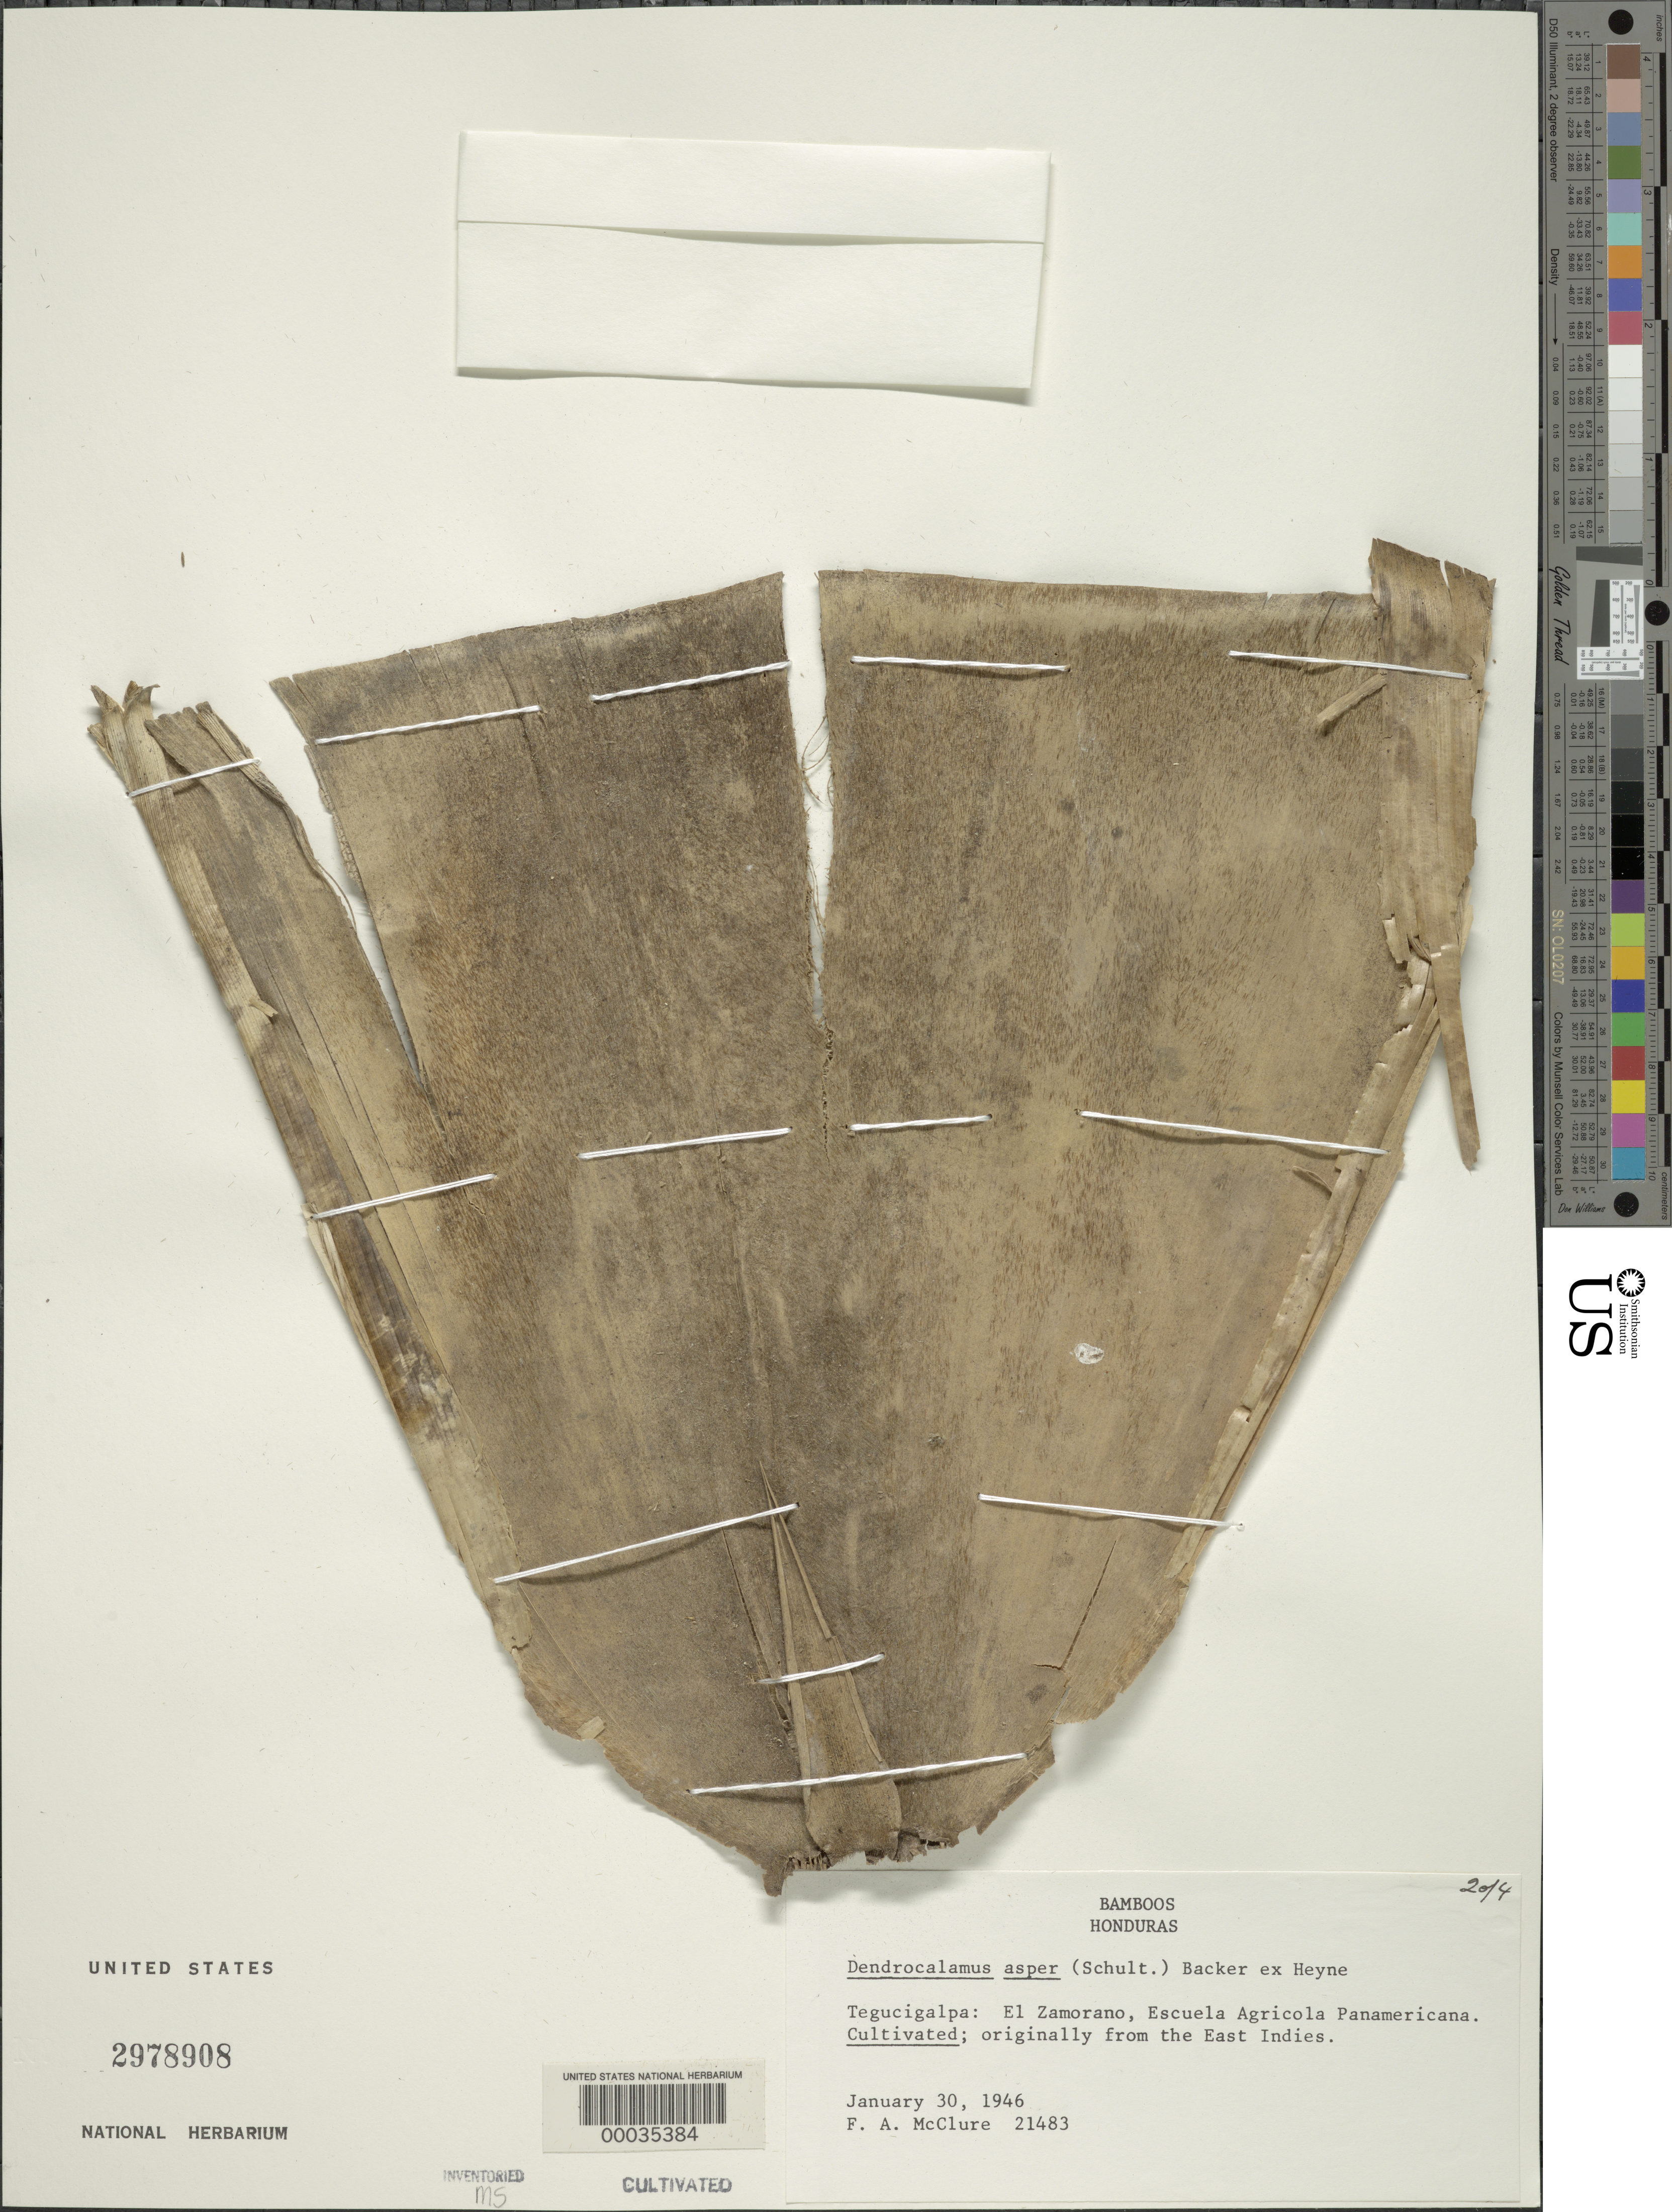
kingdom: Plantae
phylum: Tracheophyta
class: Liliopsida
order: Poales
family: Poaceae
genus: Dendrocalamus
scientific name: Dendrocalamus asper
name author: (Schult. & Schult. f.) Backer ex K. Heyne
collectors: F. A. McClure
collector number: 21483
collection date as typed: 30 Jan 1946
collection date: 1946-01-30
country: Honduras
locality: Tegucigalpa, El Zamorano , Escuela Agricola Panamericana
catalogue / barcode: US 2978908